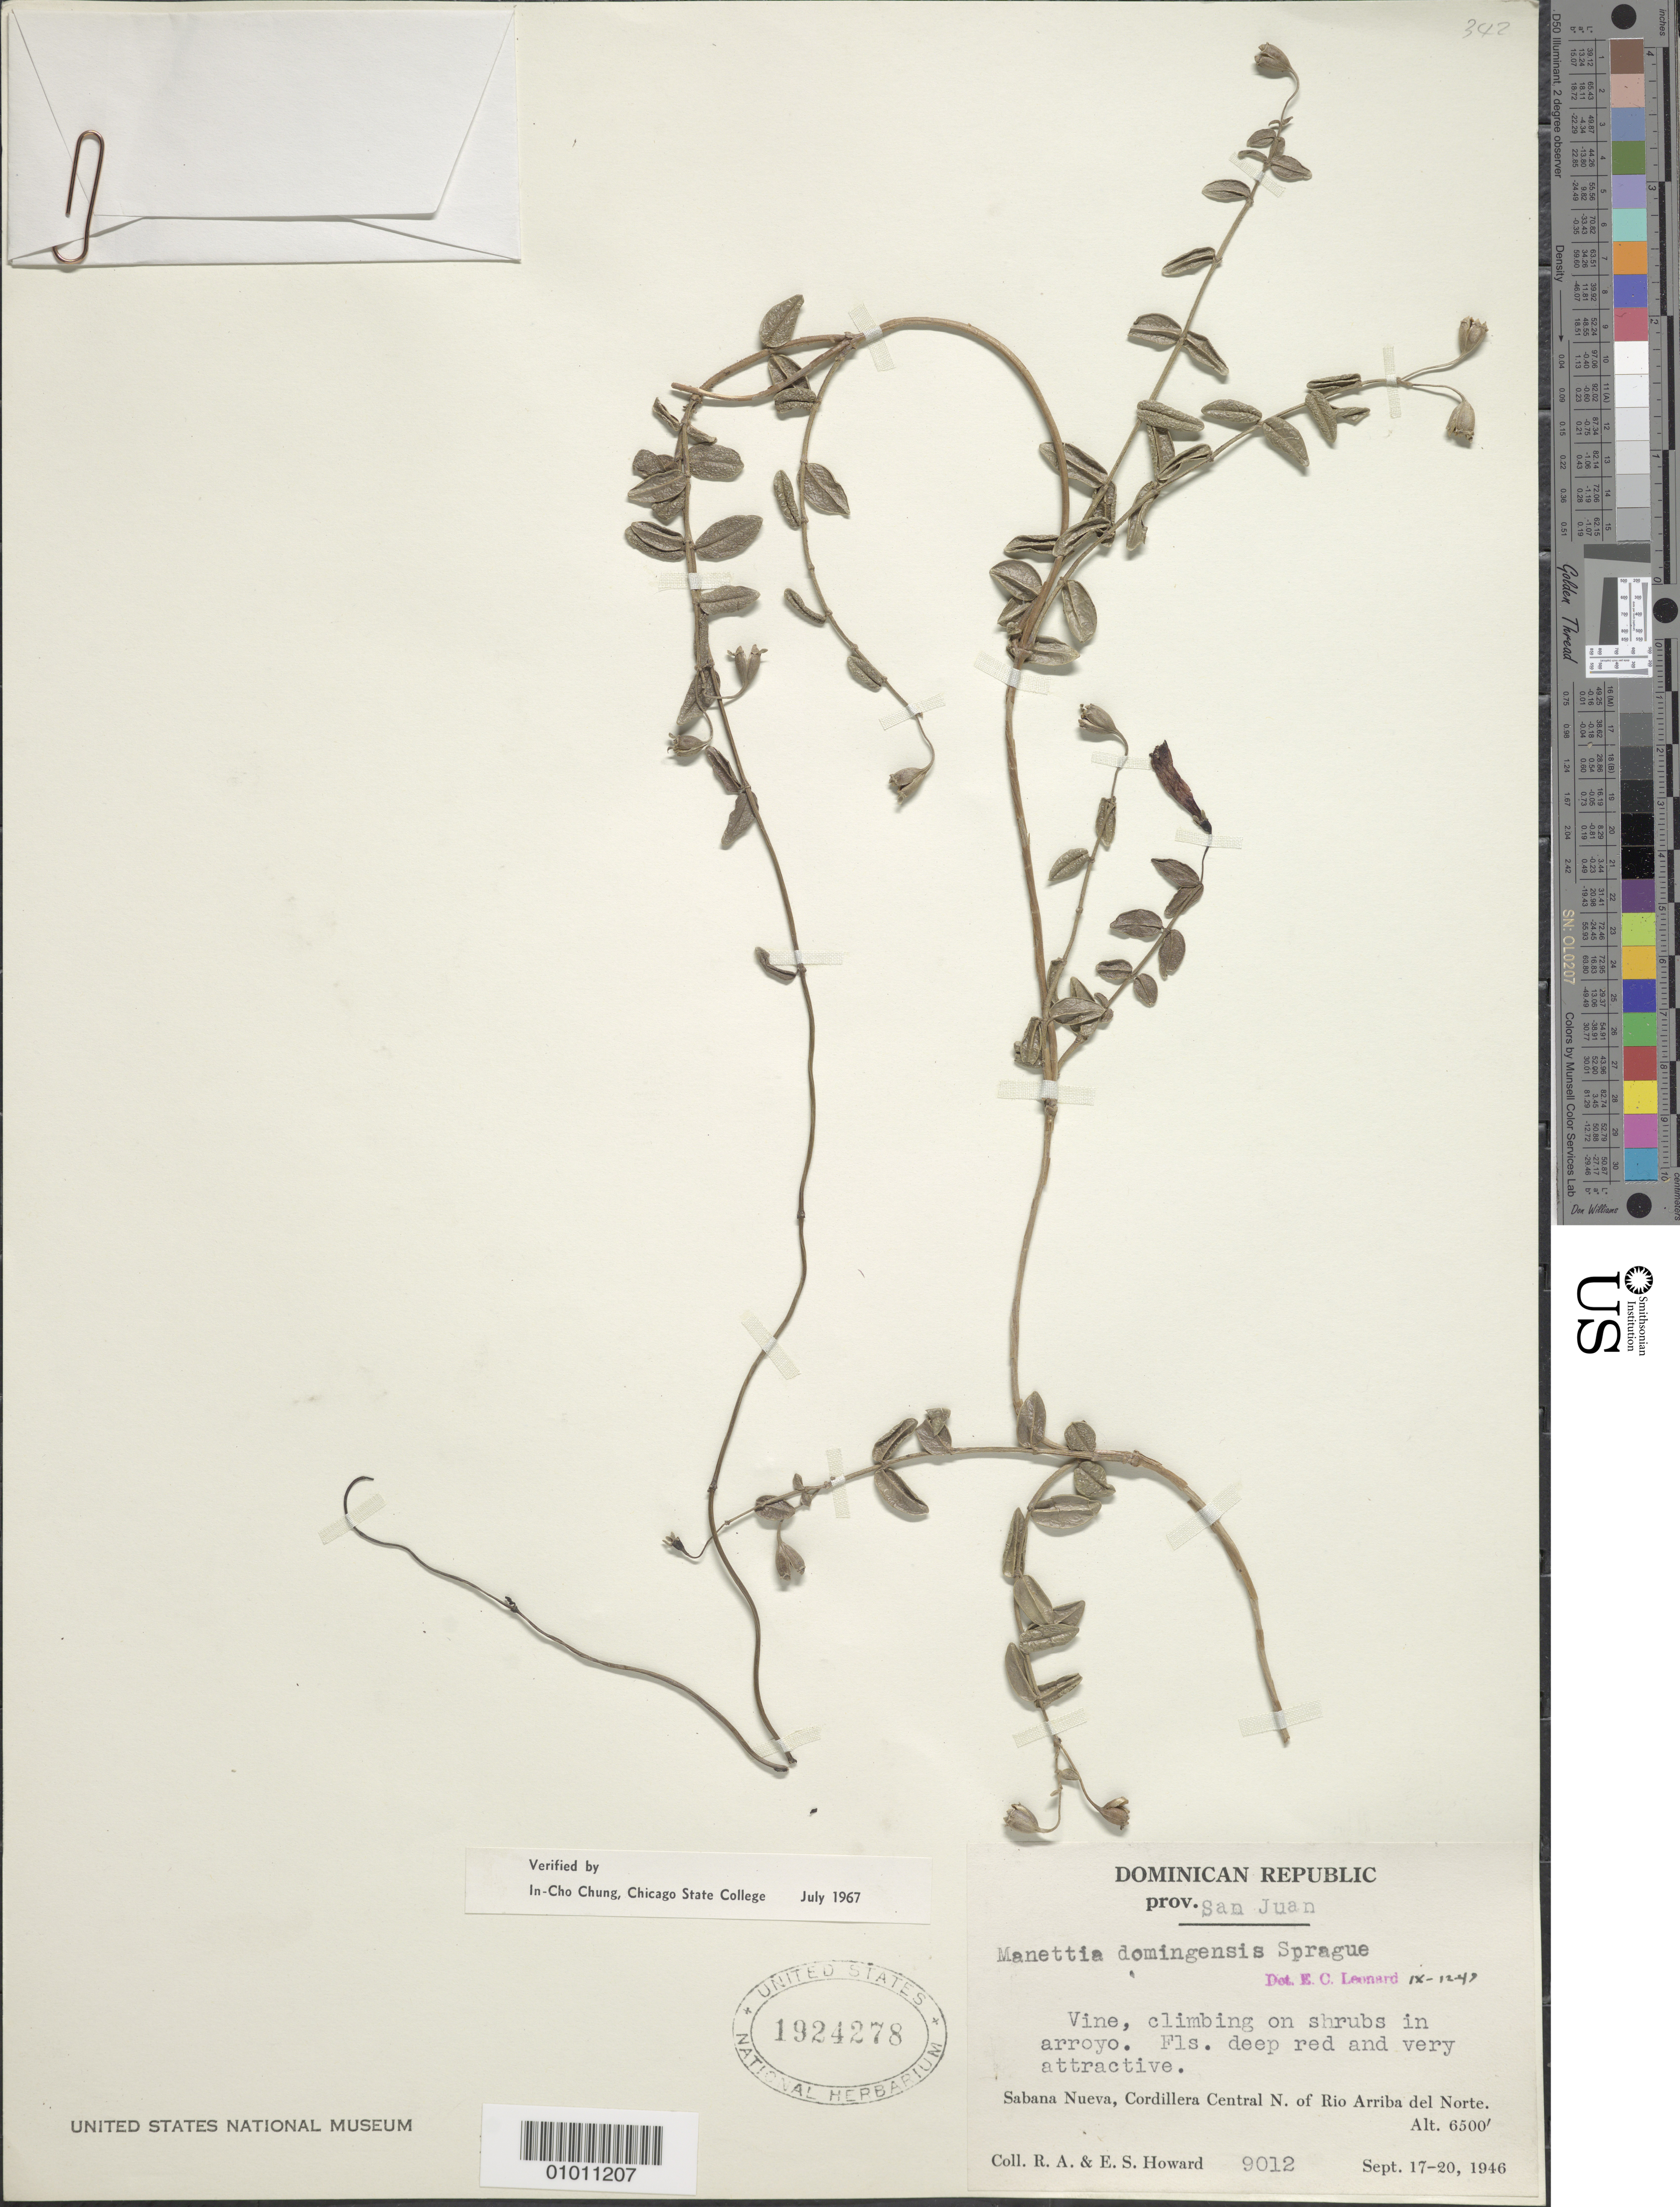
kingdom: Plantae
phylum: Tracheophyta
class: Magnoliopsida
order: Gentianales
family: Rubiaceae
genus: Manettia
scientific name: Manettia domingensis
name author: Sprague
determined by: Chung, I.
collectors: R. A. Howard & E. S. Howard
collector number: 9012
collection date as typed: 17 Sep 1946 to 20 Sep 1946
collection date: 1946-09-17/1946-09-20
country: Dominican Republic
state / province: San Juan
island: Hispaniola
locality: Sabana Nueva, Cordillera Central N. of Rio Arriba del Norte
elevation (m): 1981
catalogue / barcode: US 1924278